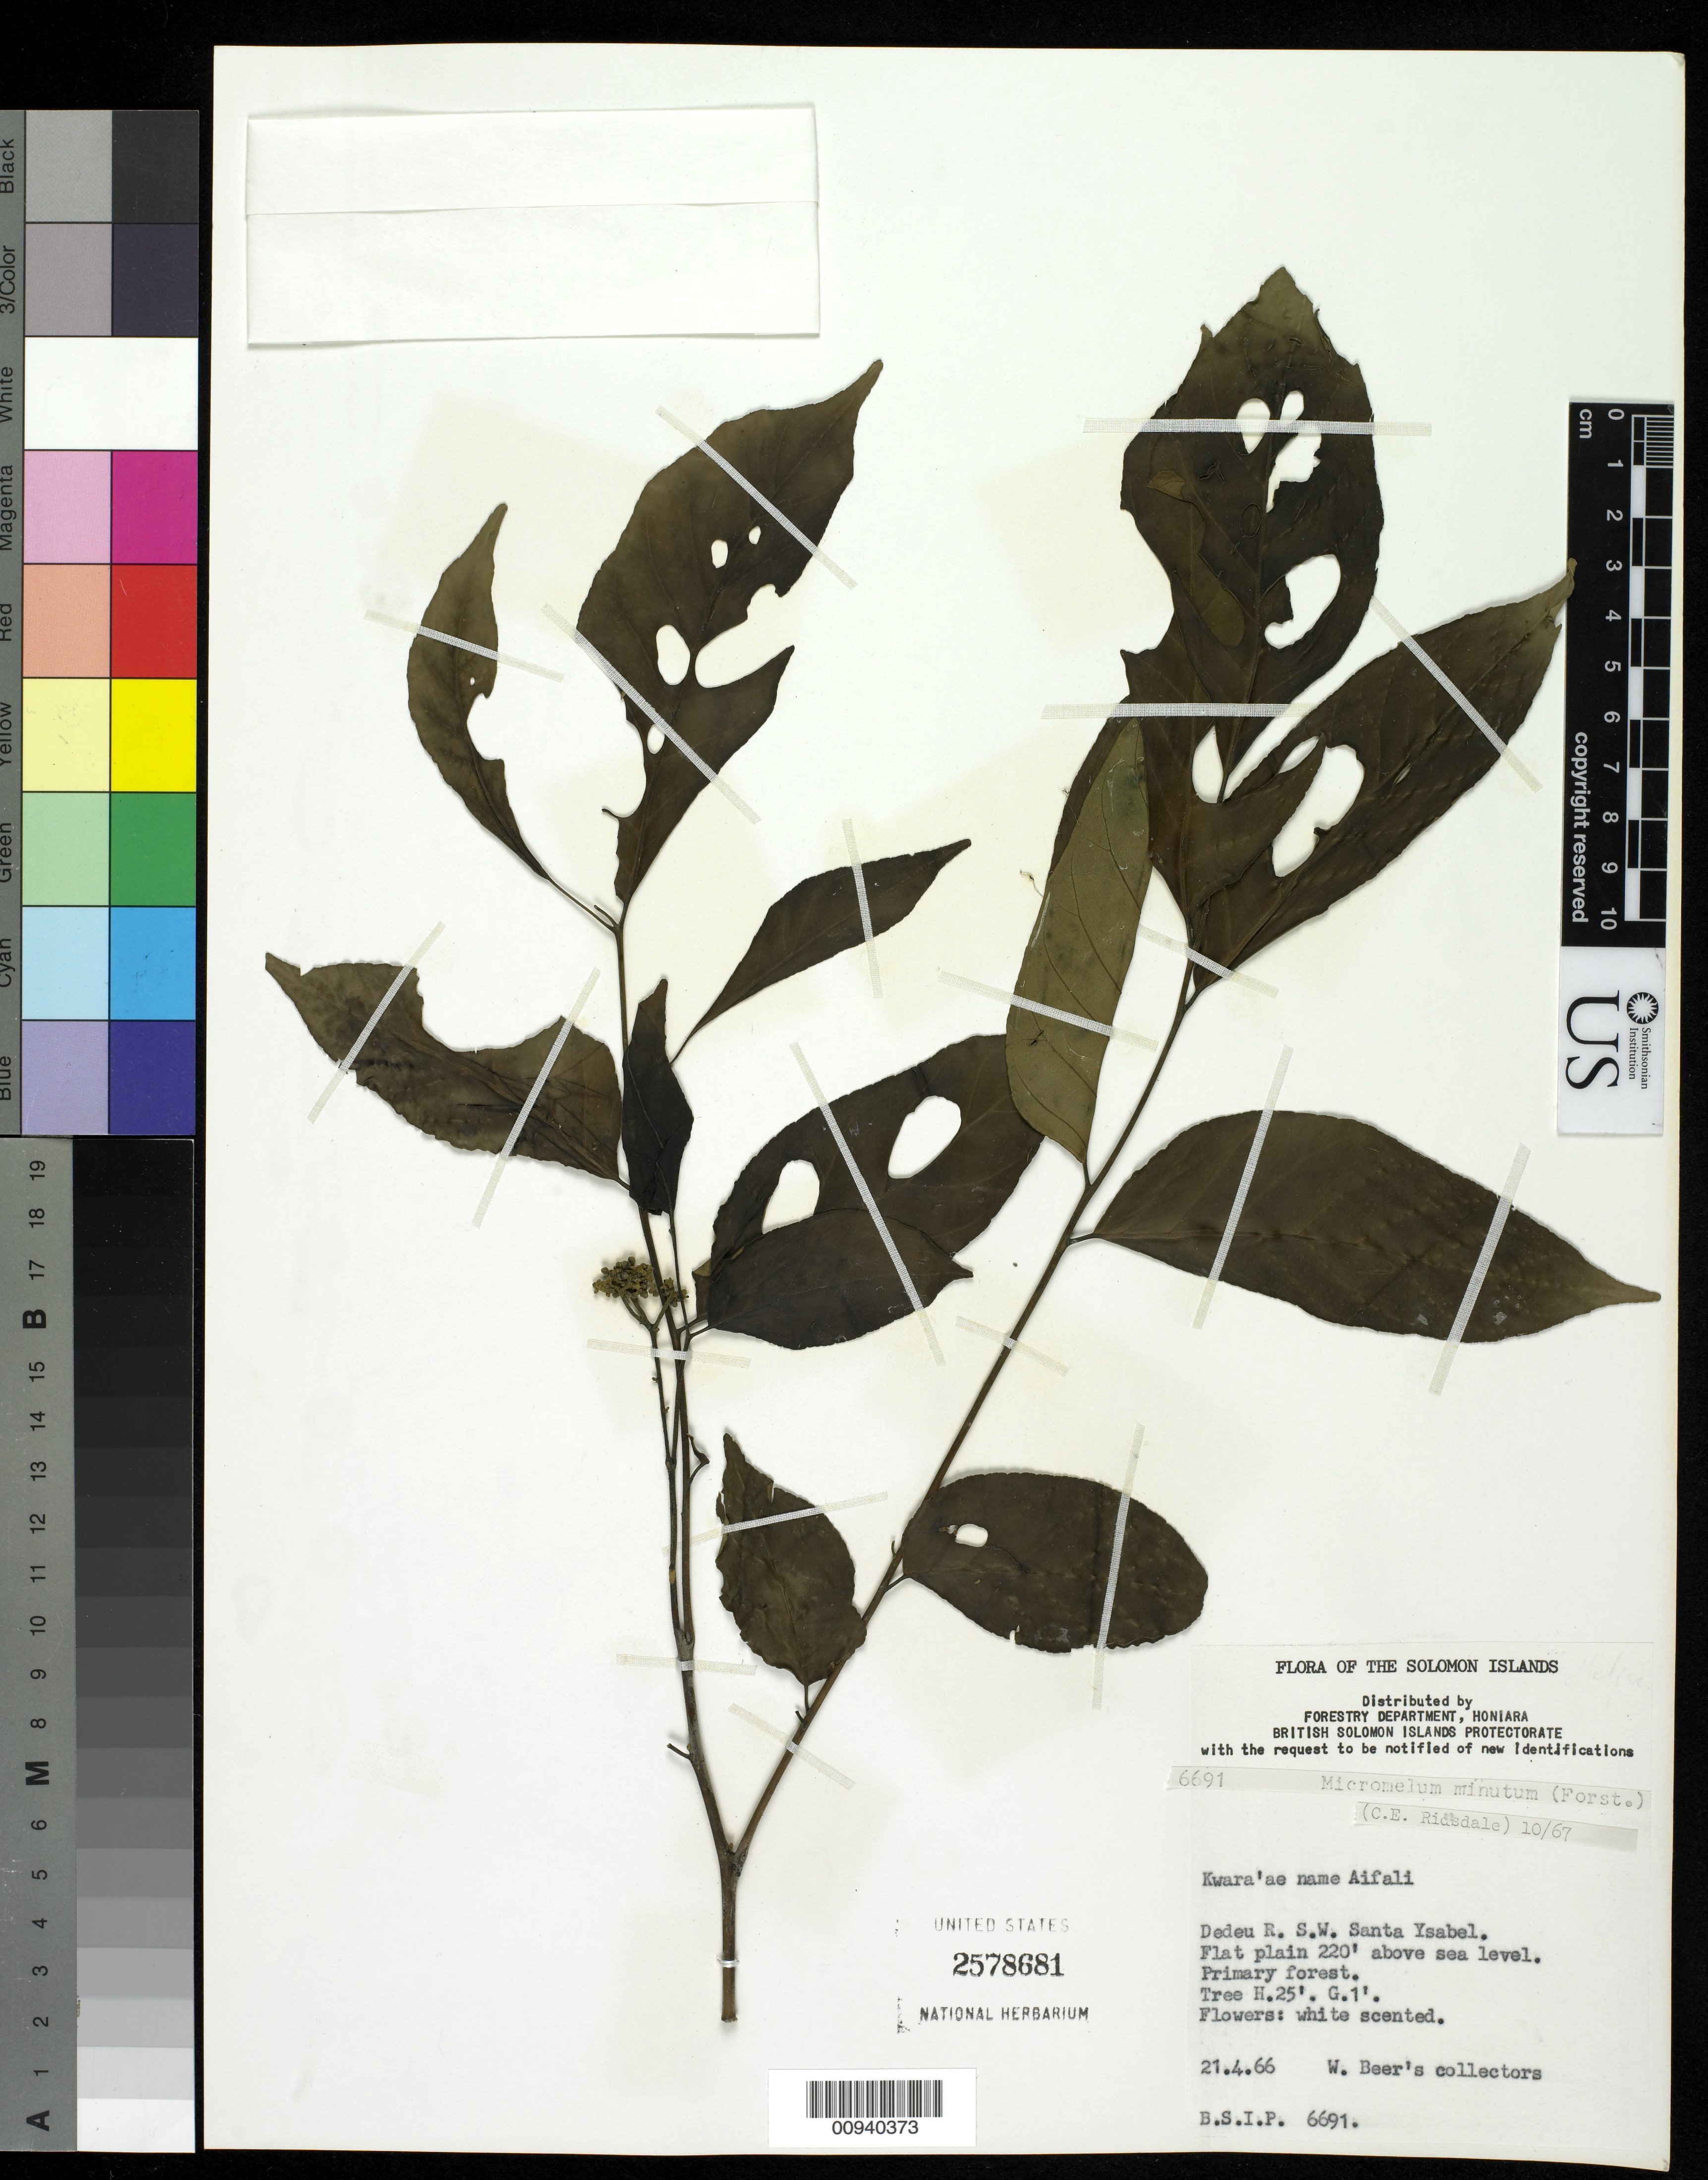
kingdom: Plantae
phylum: Tracheophyta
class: Magnoliopsida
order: Sapindales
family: Rutaceae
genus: Micromelum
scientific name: Micromelum minutum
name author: (G. Forst.) Wight & Arn.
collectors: W. Beer's Collectors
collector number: BSIP 6691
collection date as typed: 21 Apr 1966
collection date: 1966-04-21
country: Solomon Islands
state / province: Isabel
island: Santa Isabel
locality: Dedeu R.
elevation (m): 67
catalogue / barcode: US 2578681